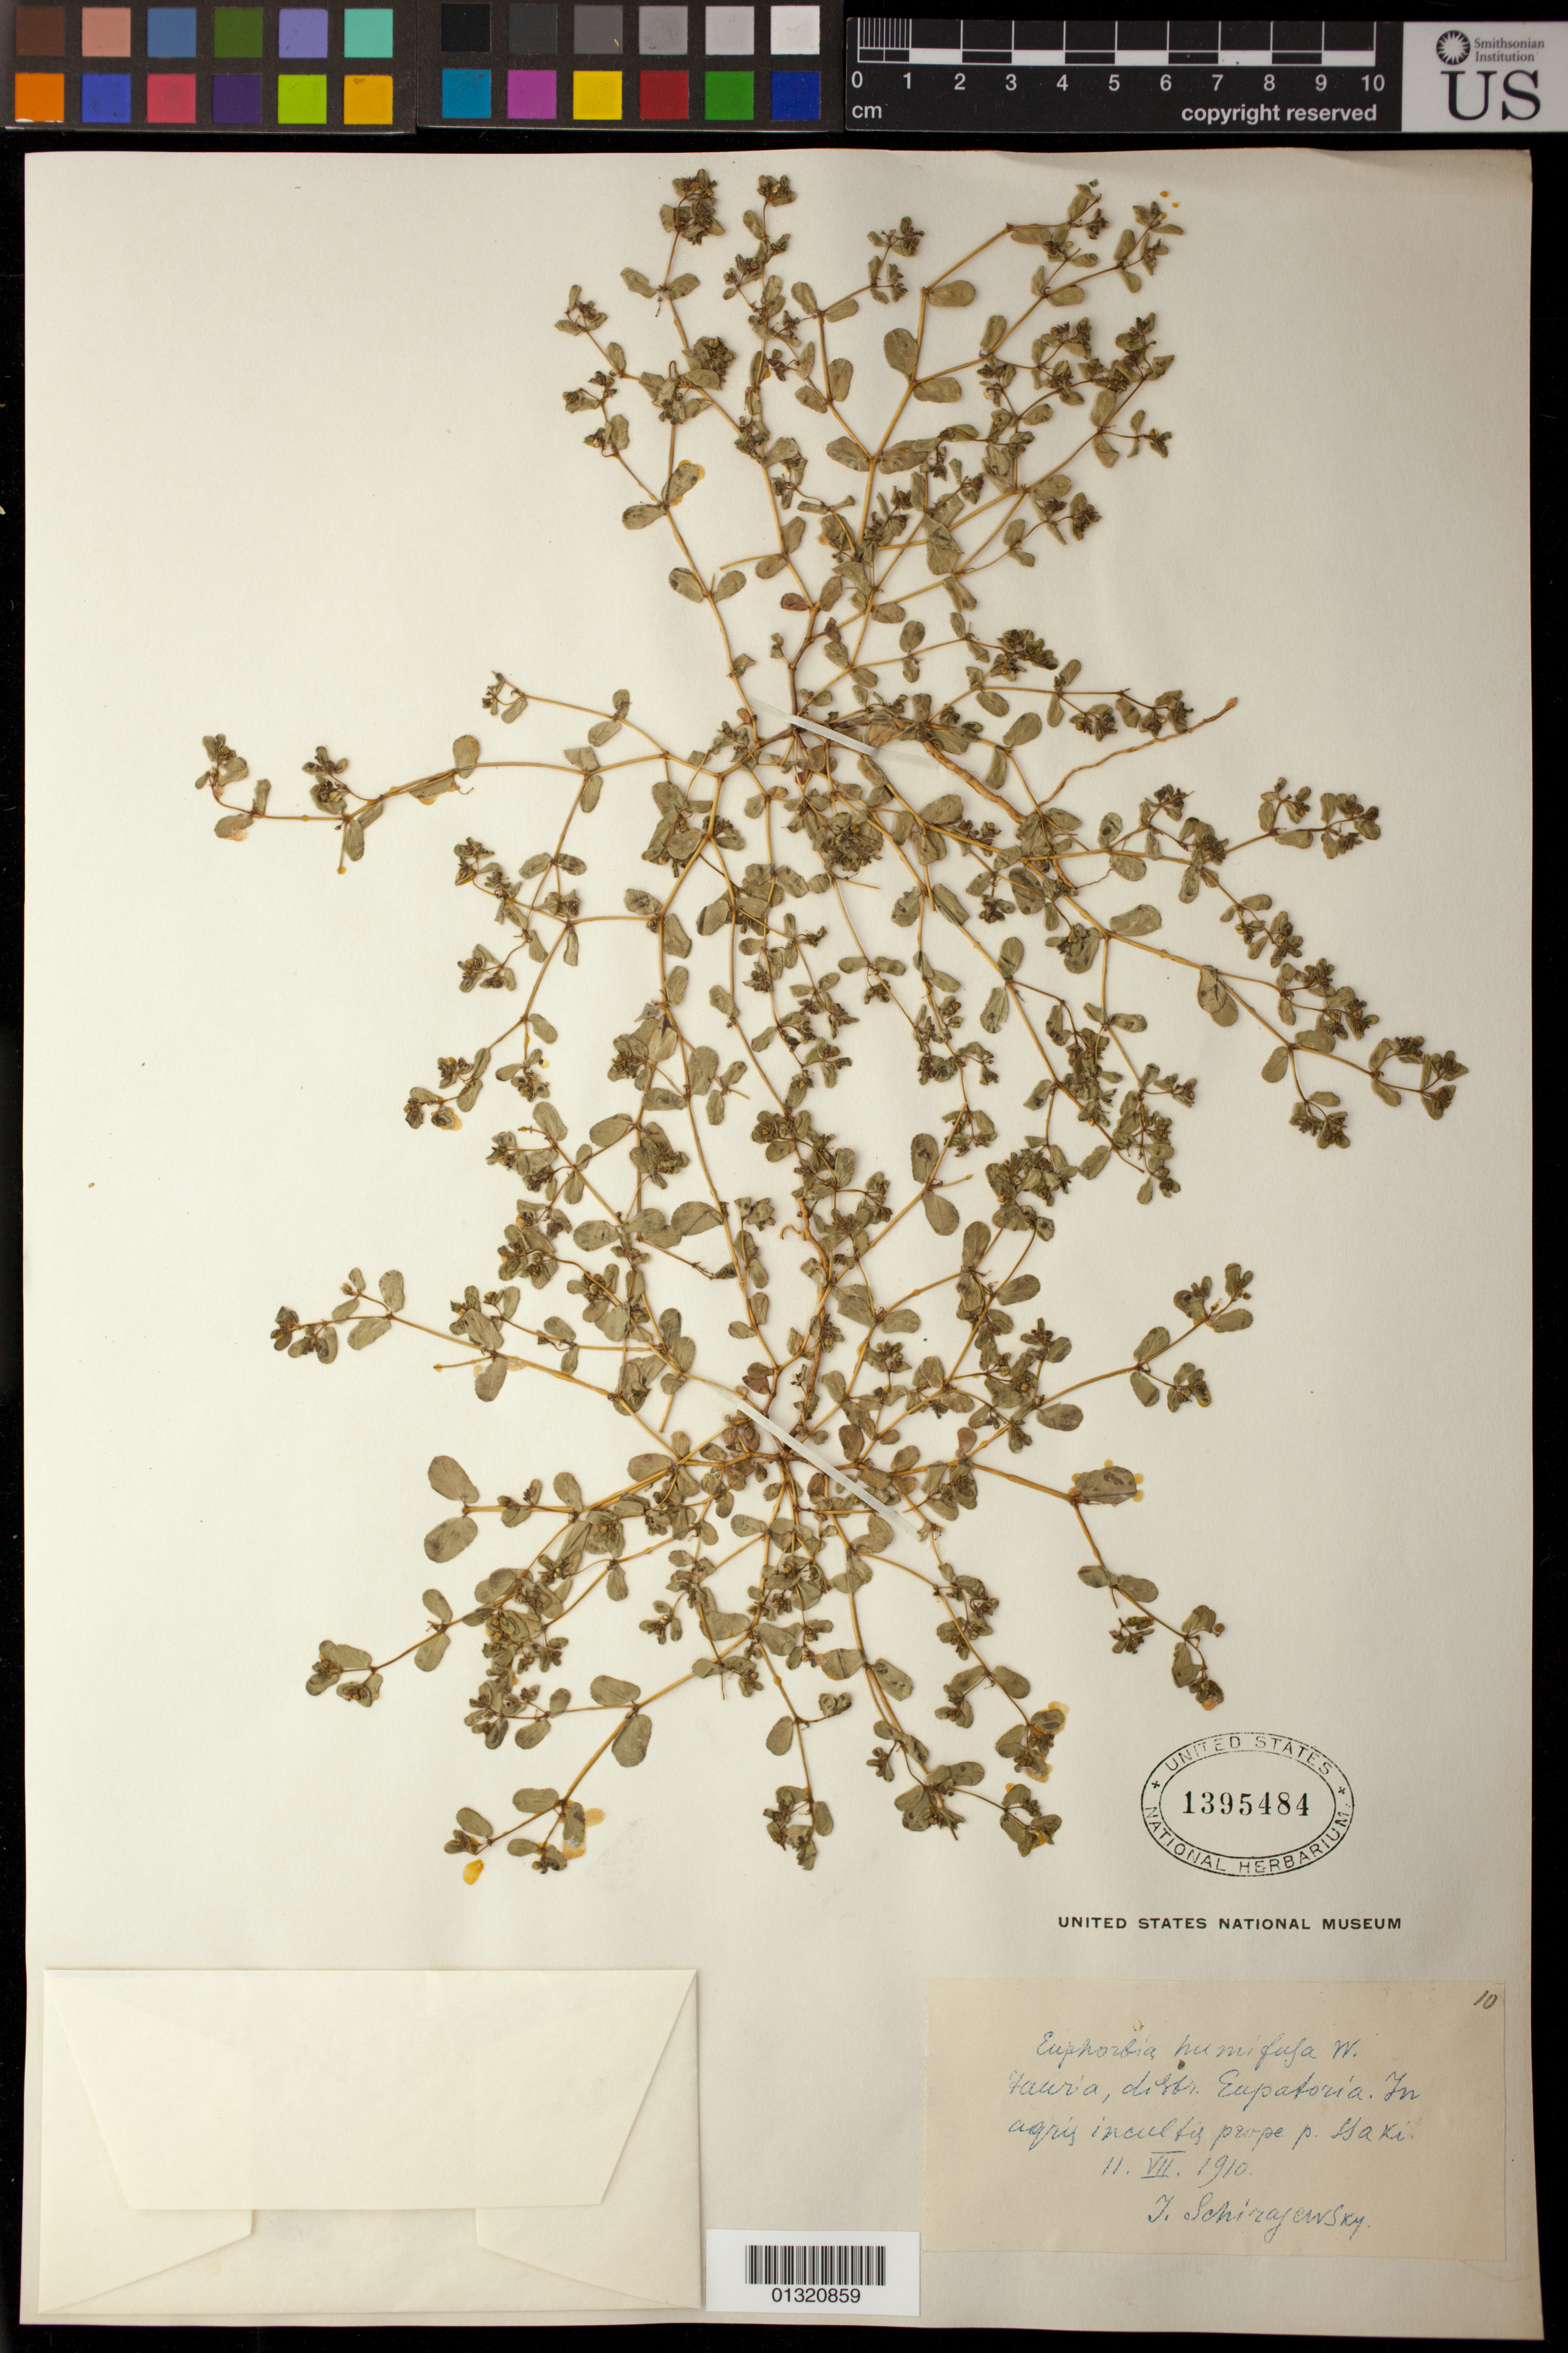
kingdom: Plantae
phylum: Tracheophyta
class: Magnoliopsida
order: Malpighiales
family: Euphorbiaceae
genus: Euphorbia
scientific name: Euphorbia humifusa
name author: Willd. ex Schlecht.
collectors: J. Schirajevsky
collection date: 1910-07-11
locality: Tsaki [interpreted]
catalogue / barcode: US 1395484